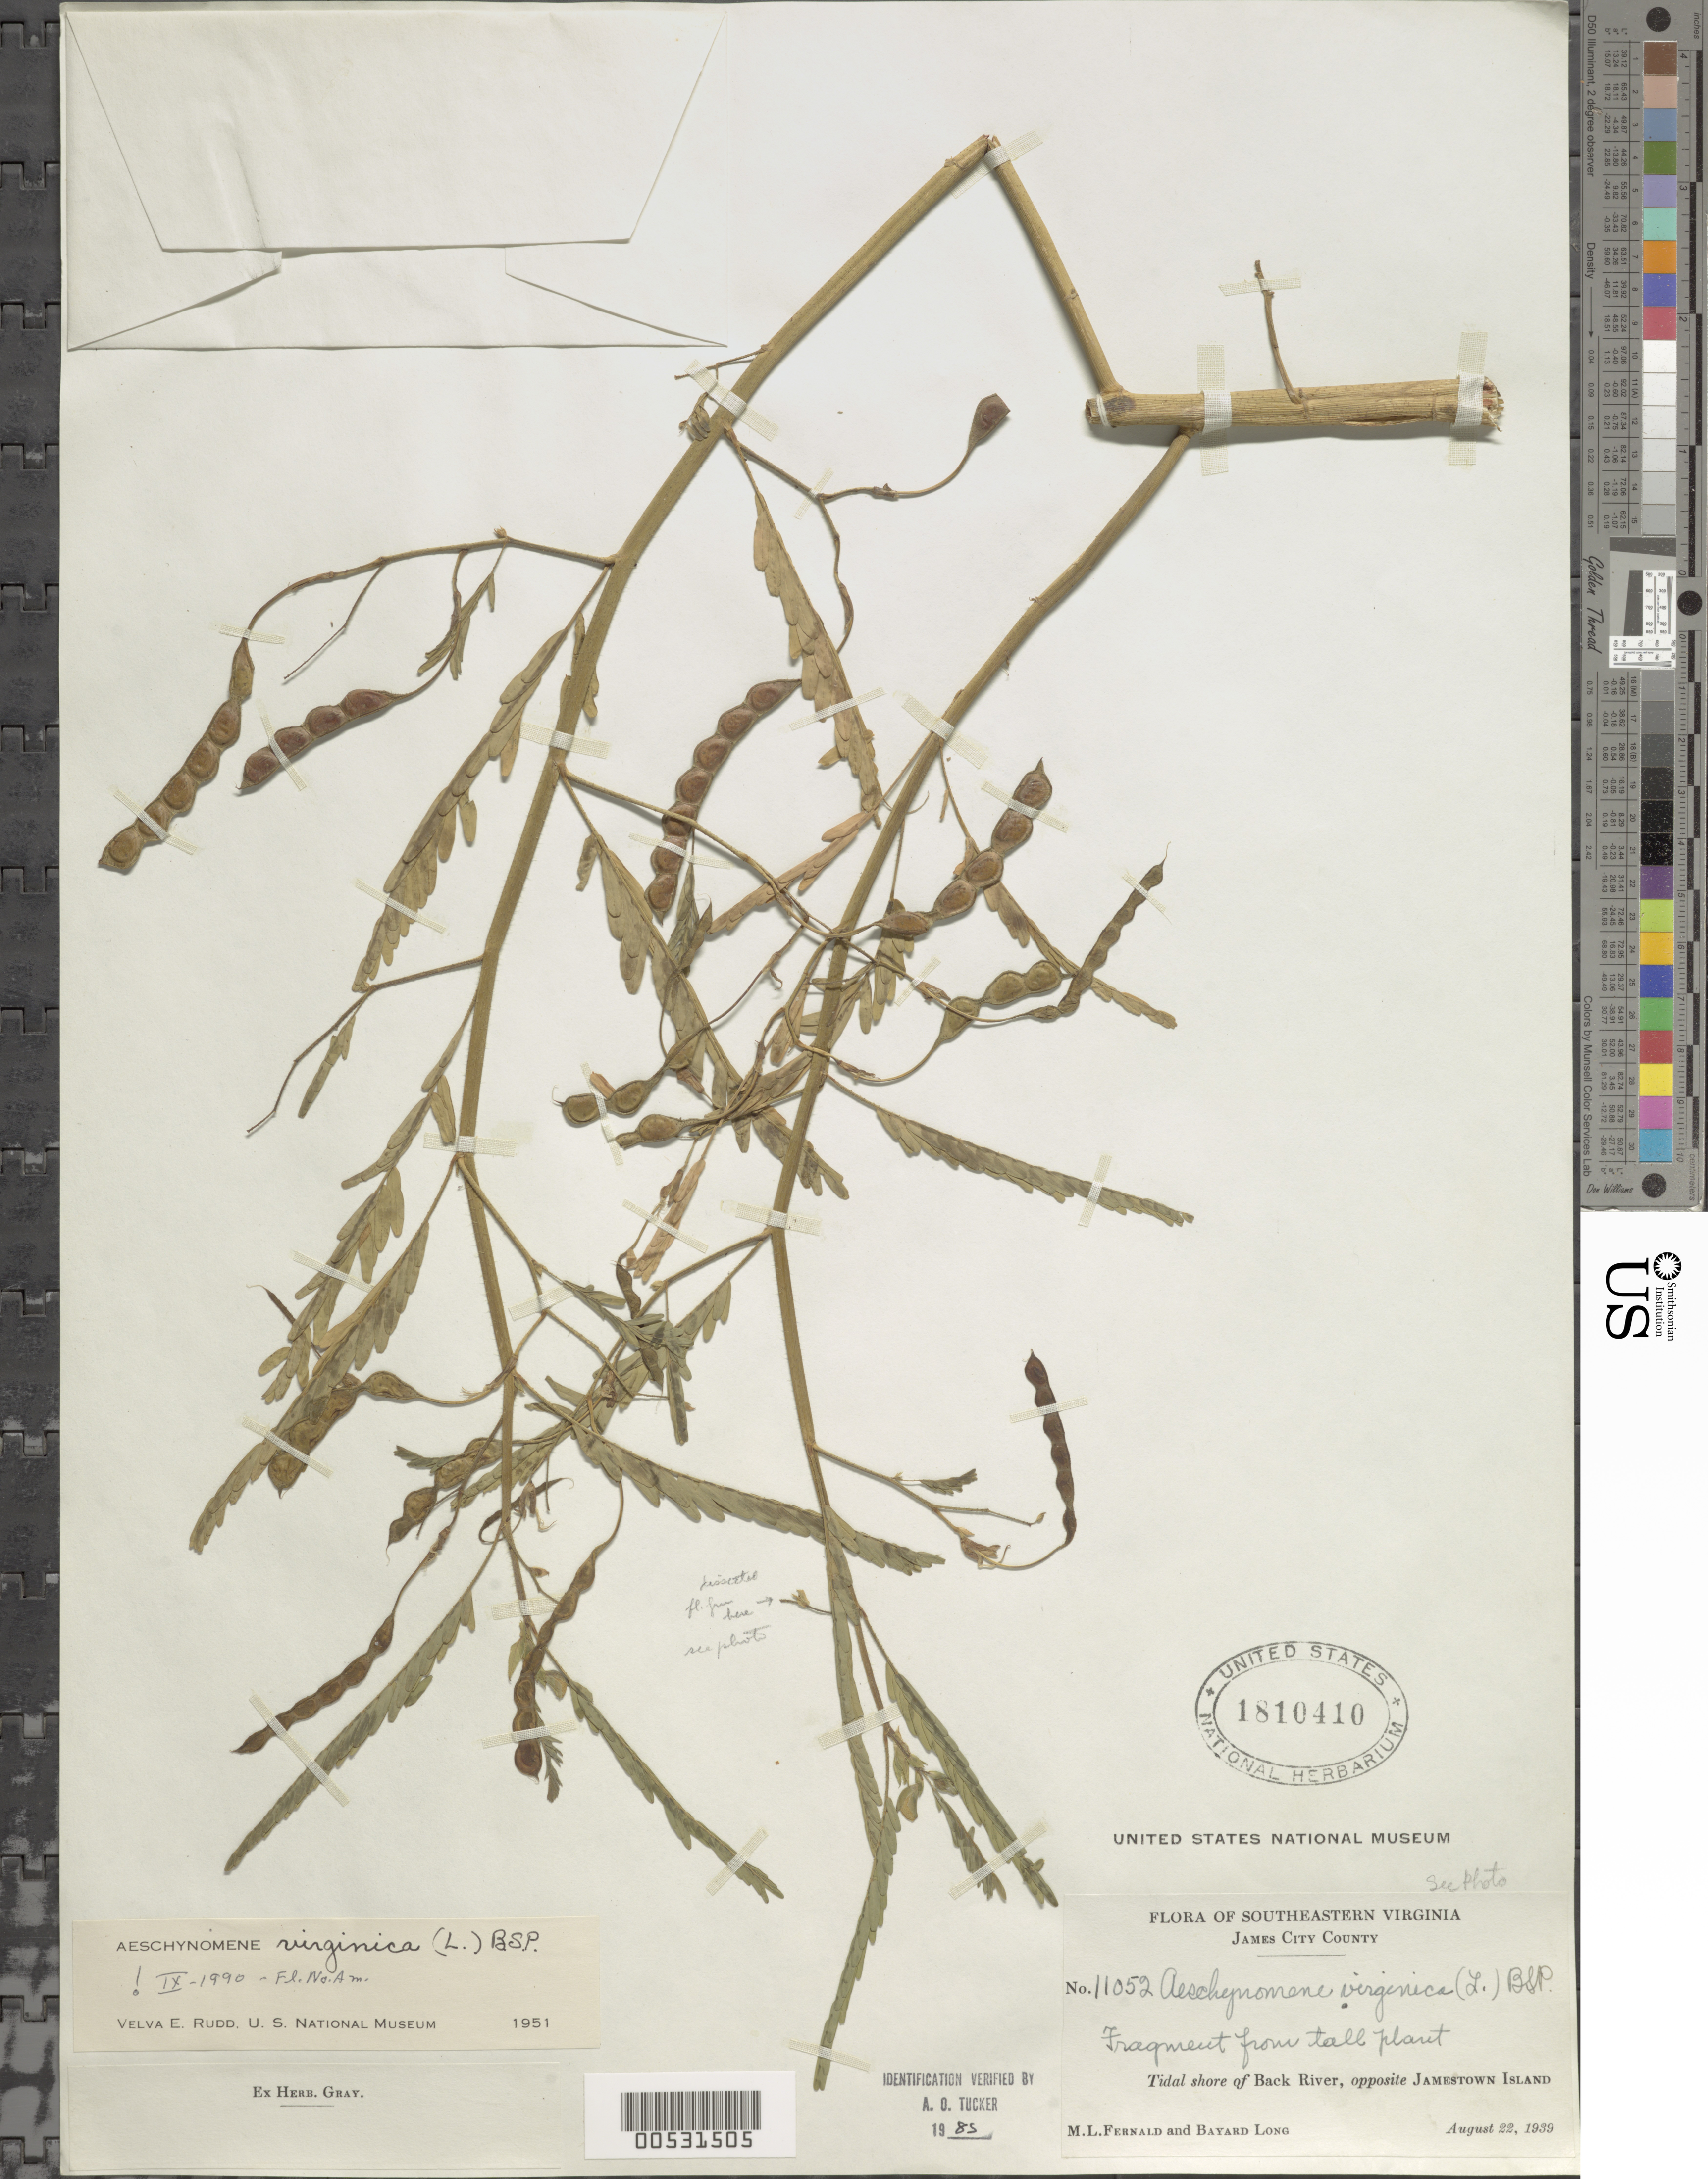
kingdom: Plantae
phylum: Tracheophyta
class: Magnoliopsida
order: Fabales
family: Fabaceae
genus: Aeschynomene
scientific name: Aeschynomene virginica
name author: (L.) Britton, Stearns & Poggenb.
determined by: Rudd, V. E.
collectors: M. L. Fernald & B. Long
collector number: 11052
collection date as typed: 22 Aug 1939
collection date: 1939-08-22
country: United States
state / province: Virginia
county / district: James City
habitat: Tidal shore of Back River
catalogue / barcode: US 1810410